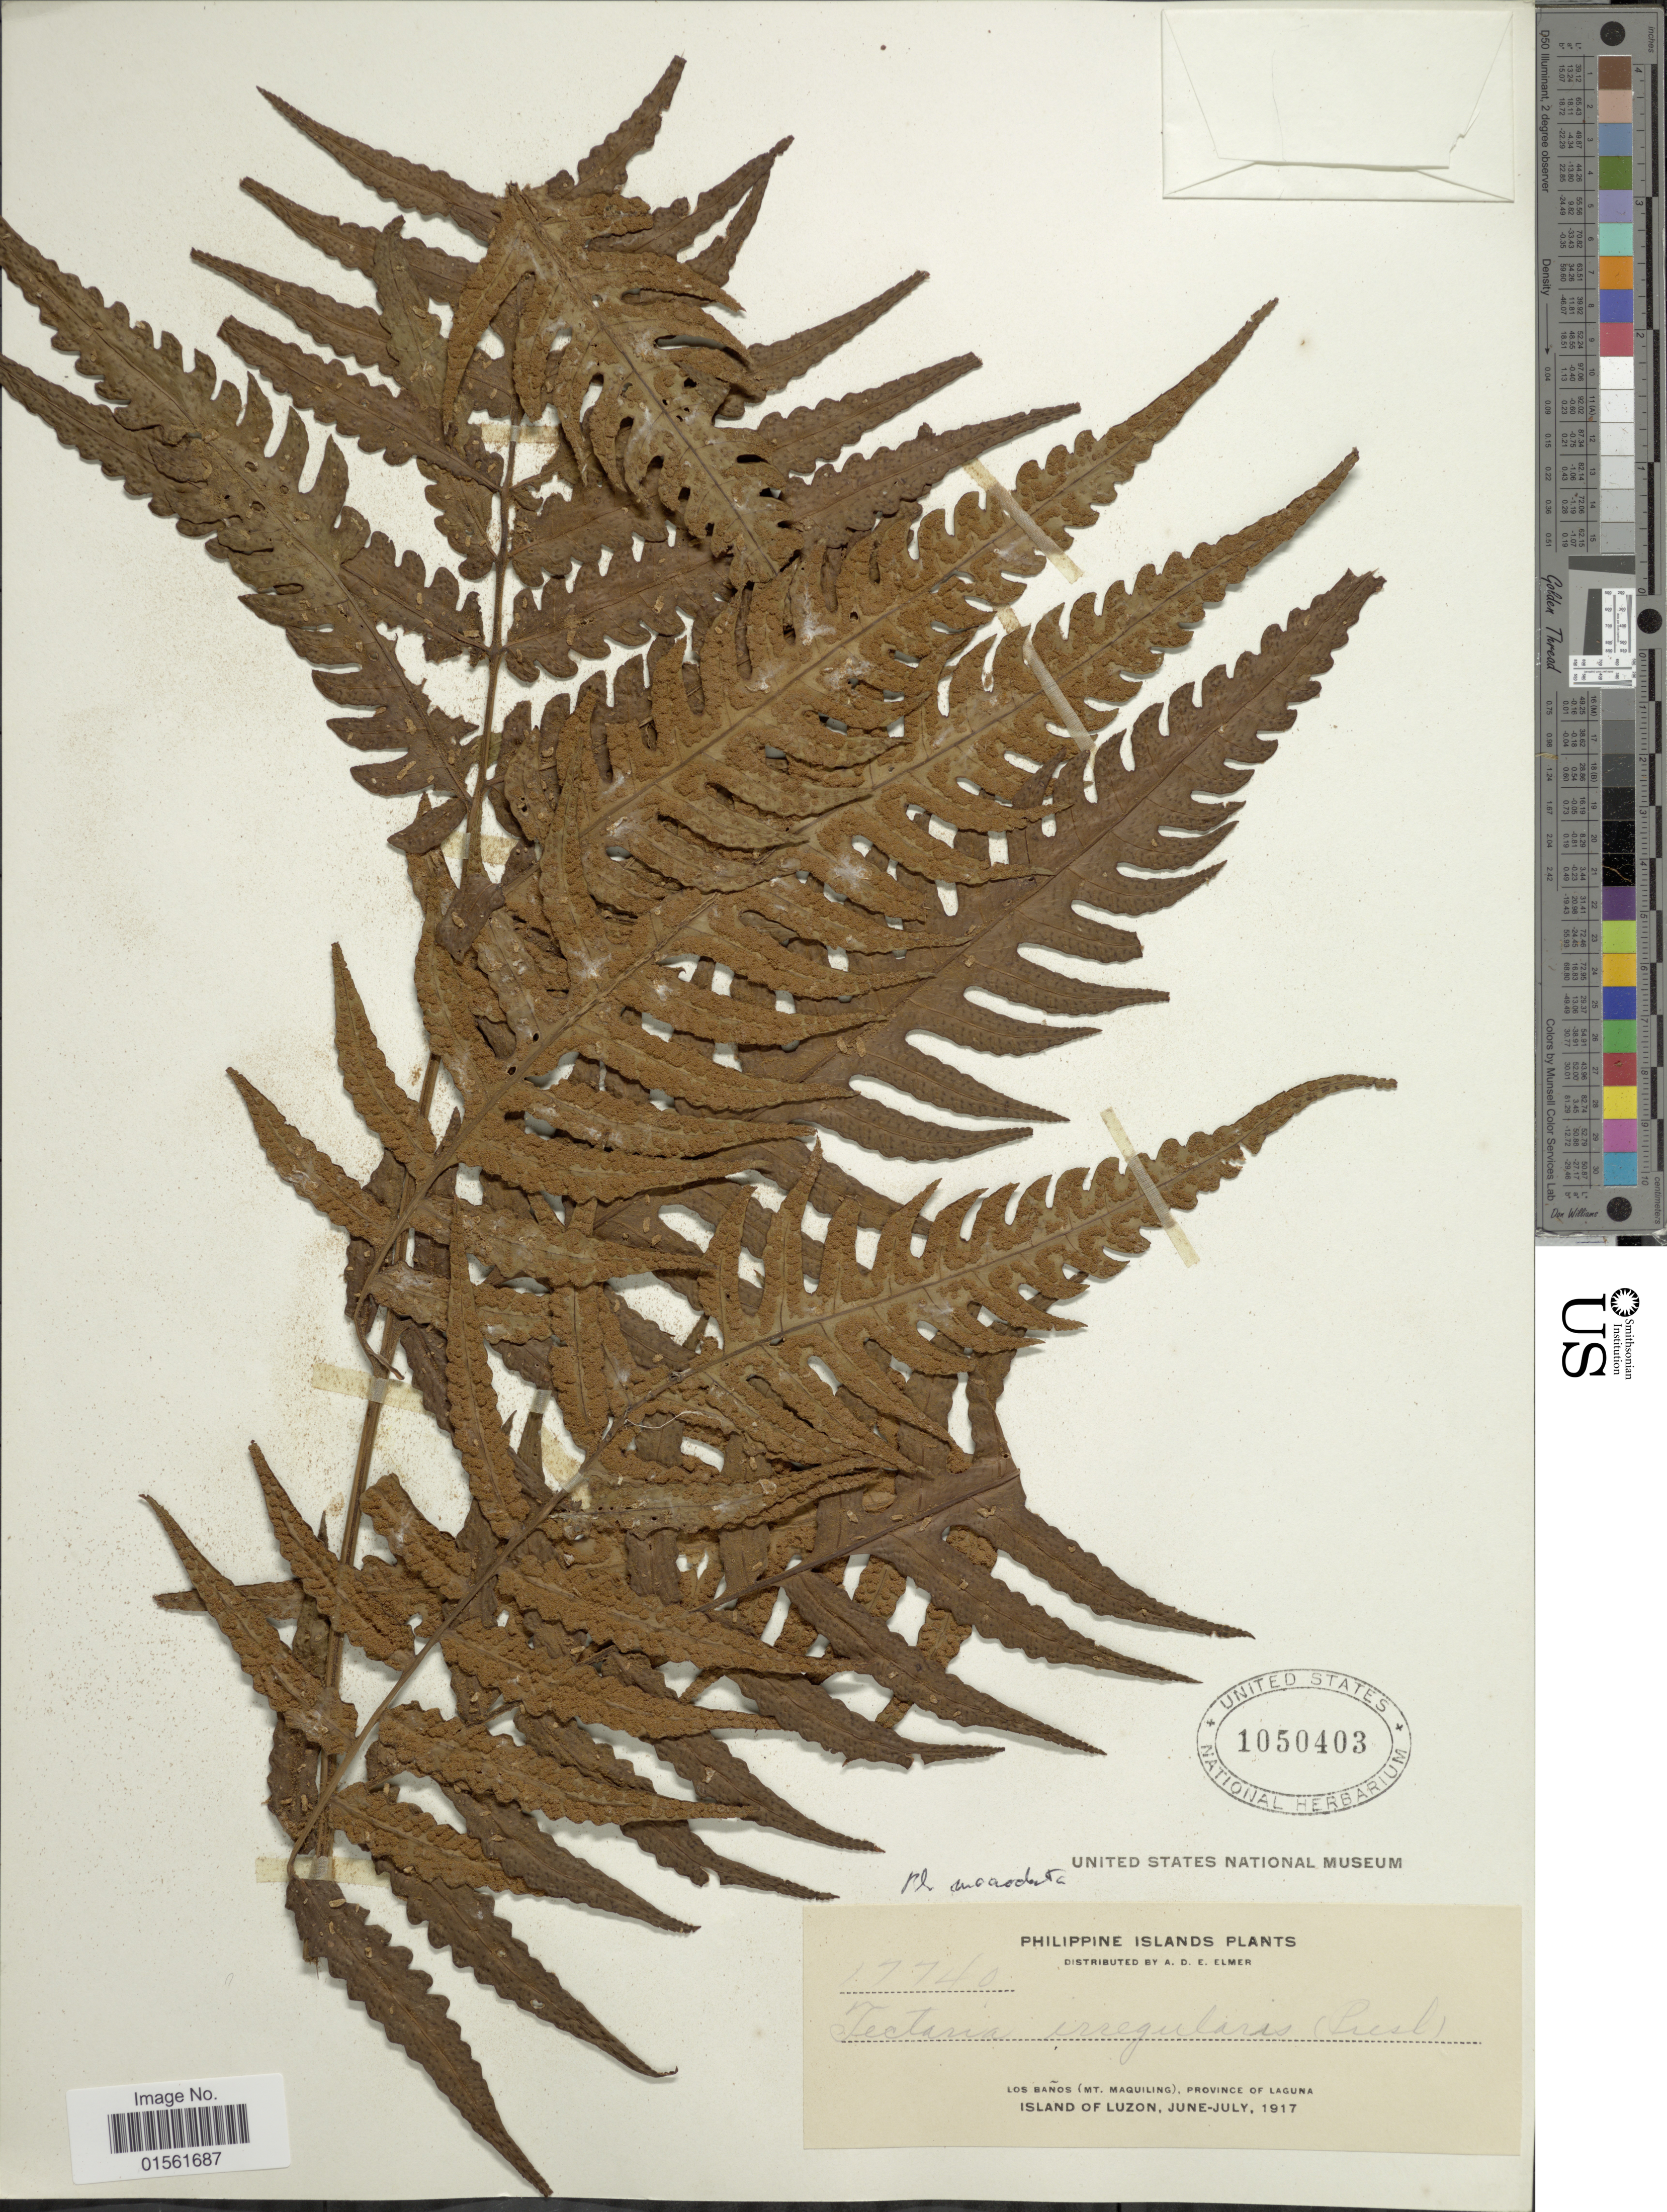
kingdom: Plantae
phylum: Tracheophyta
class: Polypodiopsida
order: Polypodiales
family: Dryopteridaceae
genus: Pleocnemia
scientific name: Pleocnemia macrodonta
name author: (C. Presl ex Fée) Holttum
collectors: A. D. E. Elmer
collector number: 17740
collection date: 1917-06/1917-07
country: Philippines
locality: Los Banos (Mt. Maguiling), Province of Laguna, Island of Luzon.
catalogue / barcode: US 1050403